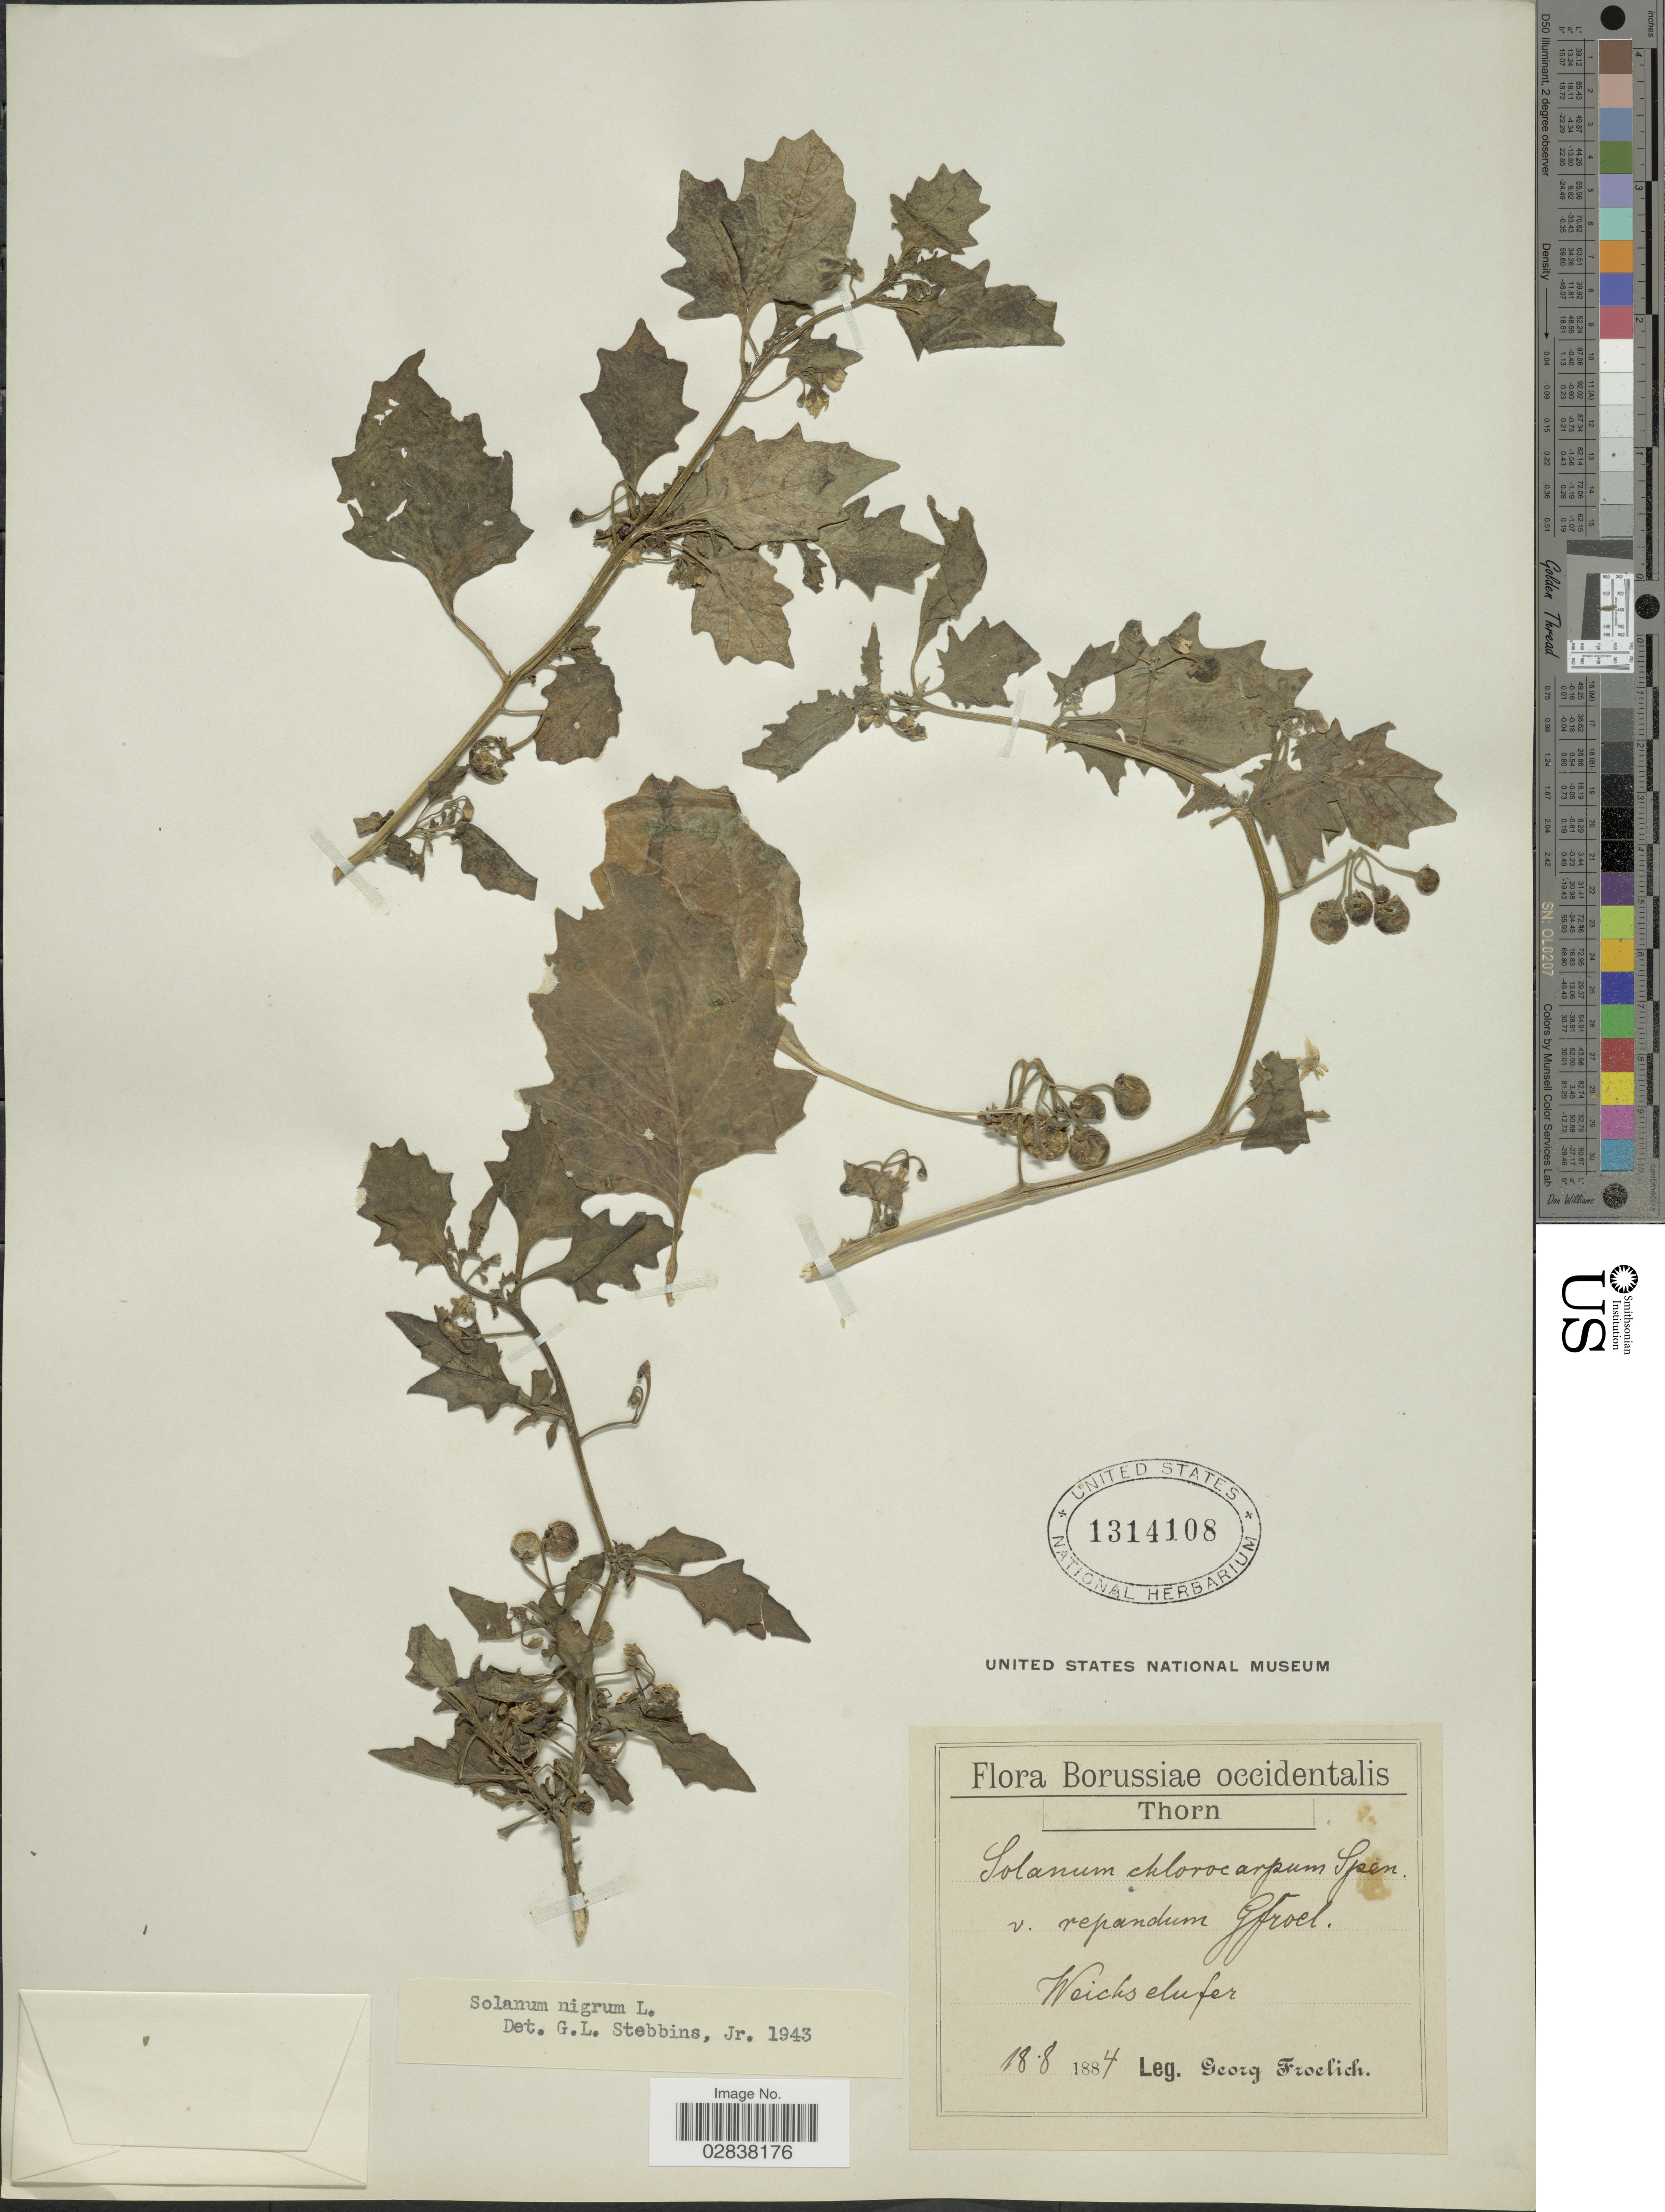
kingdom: Plantae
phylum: Tracheophyta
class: Magnoliopsida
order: Solanales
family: Solanaceae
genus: Solanum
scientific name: Solanum nigrum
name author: L.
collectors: G. Froelich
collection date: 1884-08-18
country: Poland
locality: Borussiae, Thorn, Weickselufer.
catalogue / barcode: US 1314108